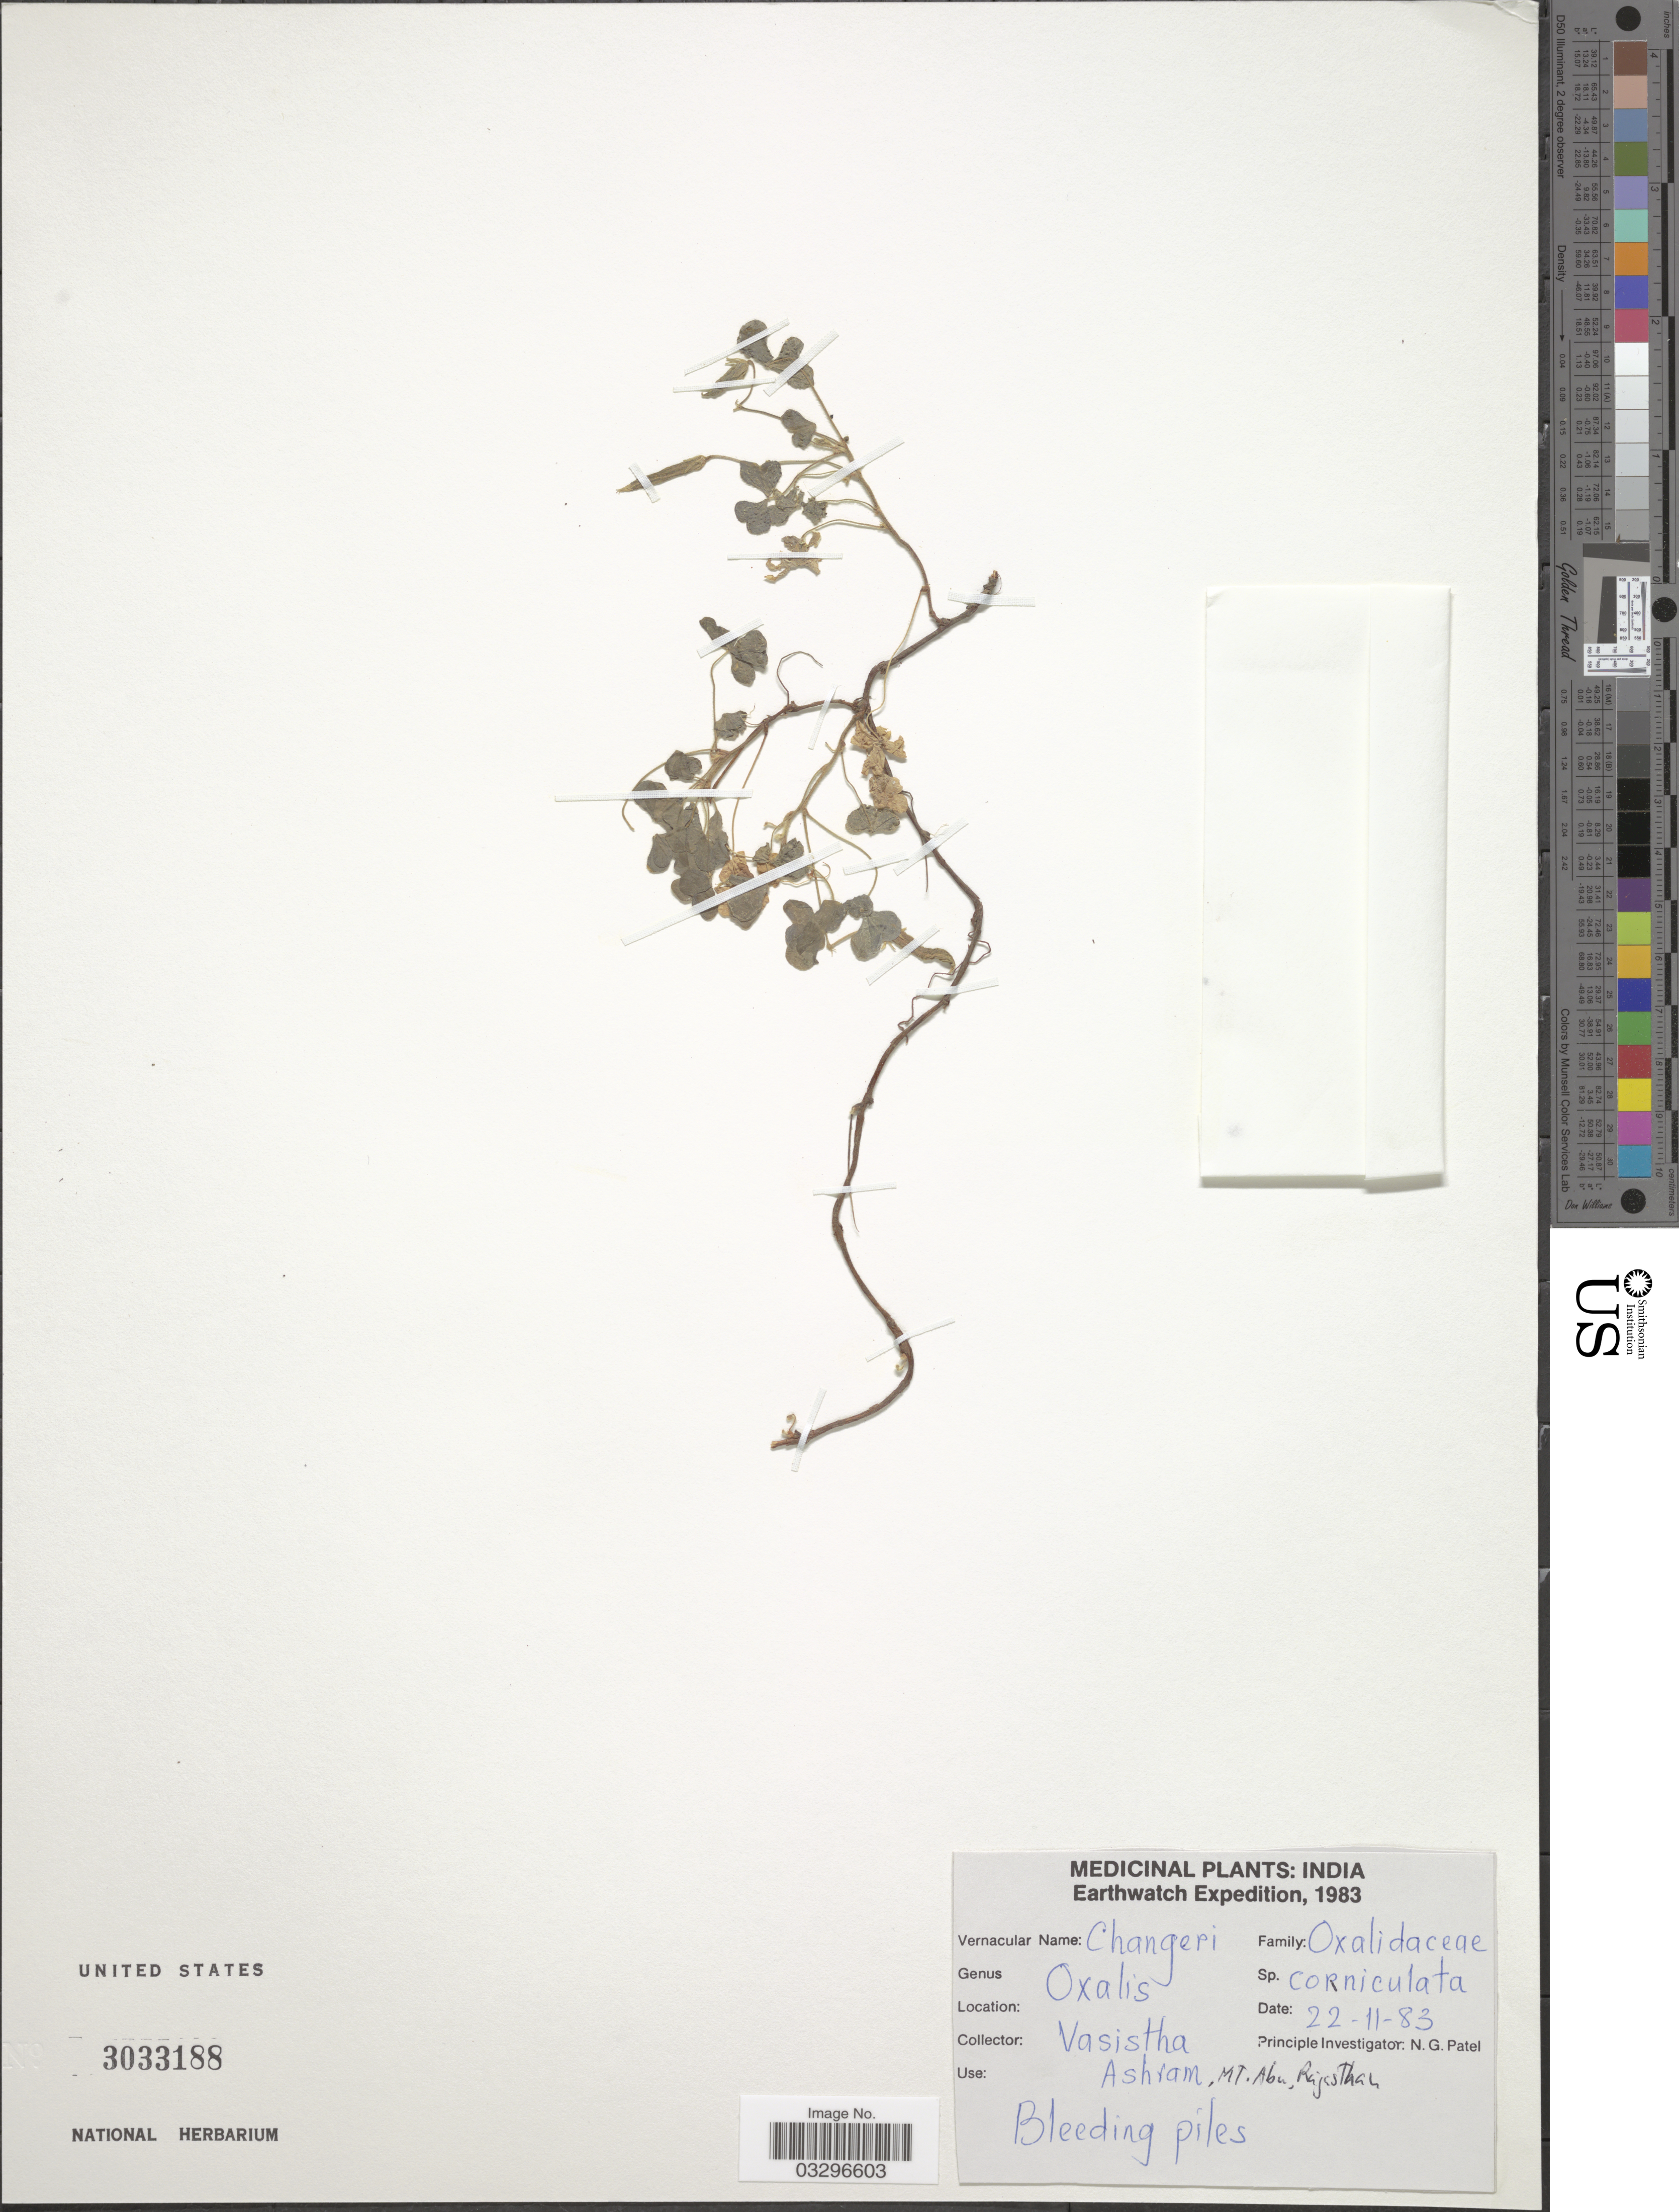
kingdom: Plantae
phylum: Tracheophyta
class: Magnoliopsida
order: Oxalidales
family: Oxalidaceae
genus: Oxalis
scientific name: Oxalis corniculata var. corniculata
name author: L.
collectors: Vasistha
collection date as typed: Transcribed d/m/y: 22/11/83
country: India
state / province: Rajasthan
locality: Mt. Abu, Rajasthan.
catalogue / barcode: US 3033188